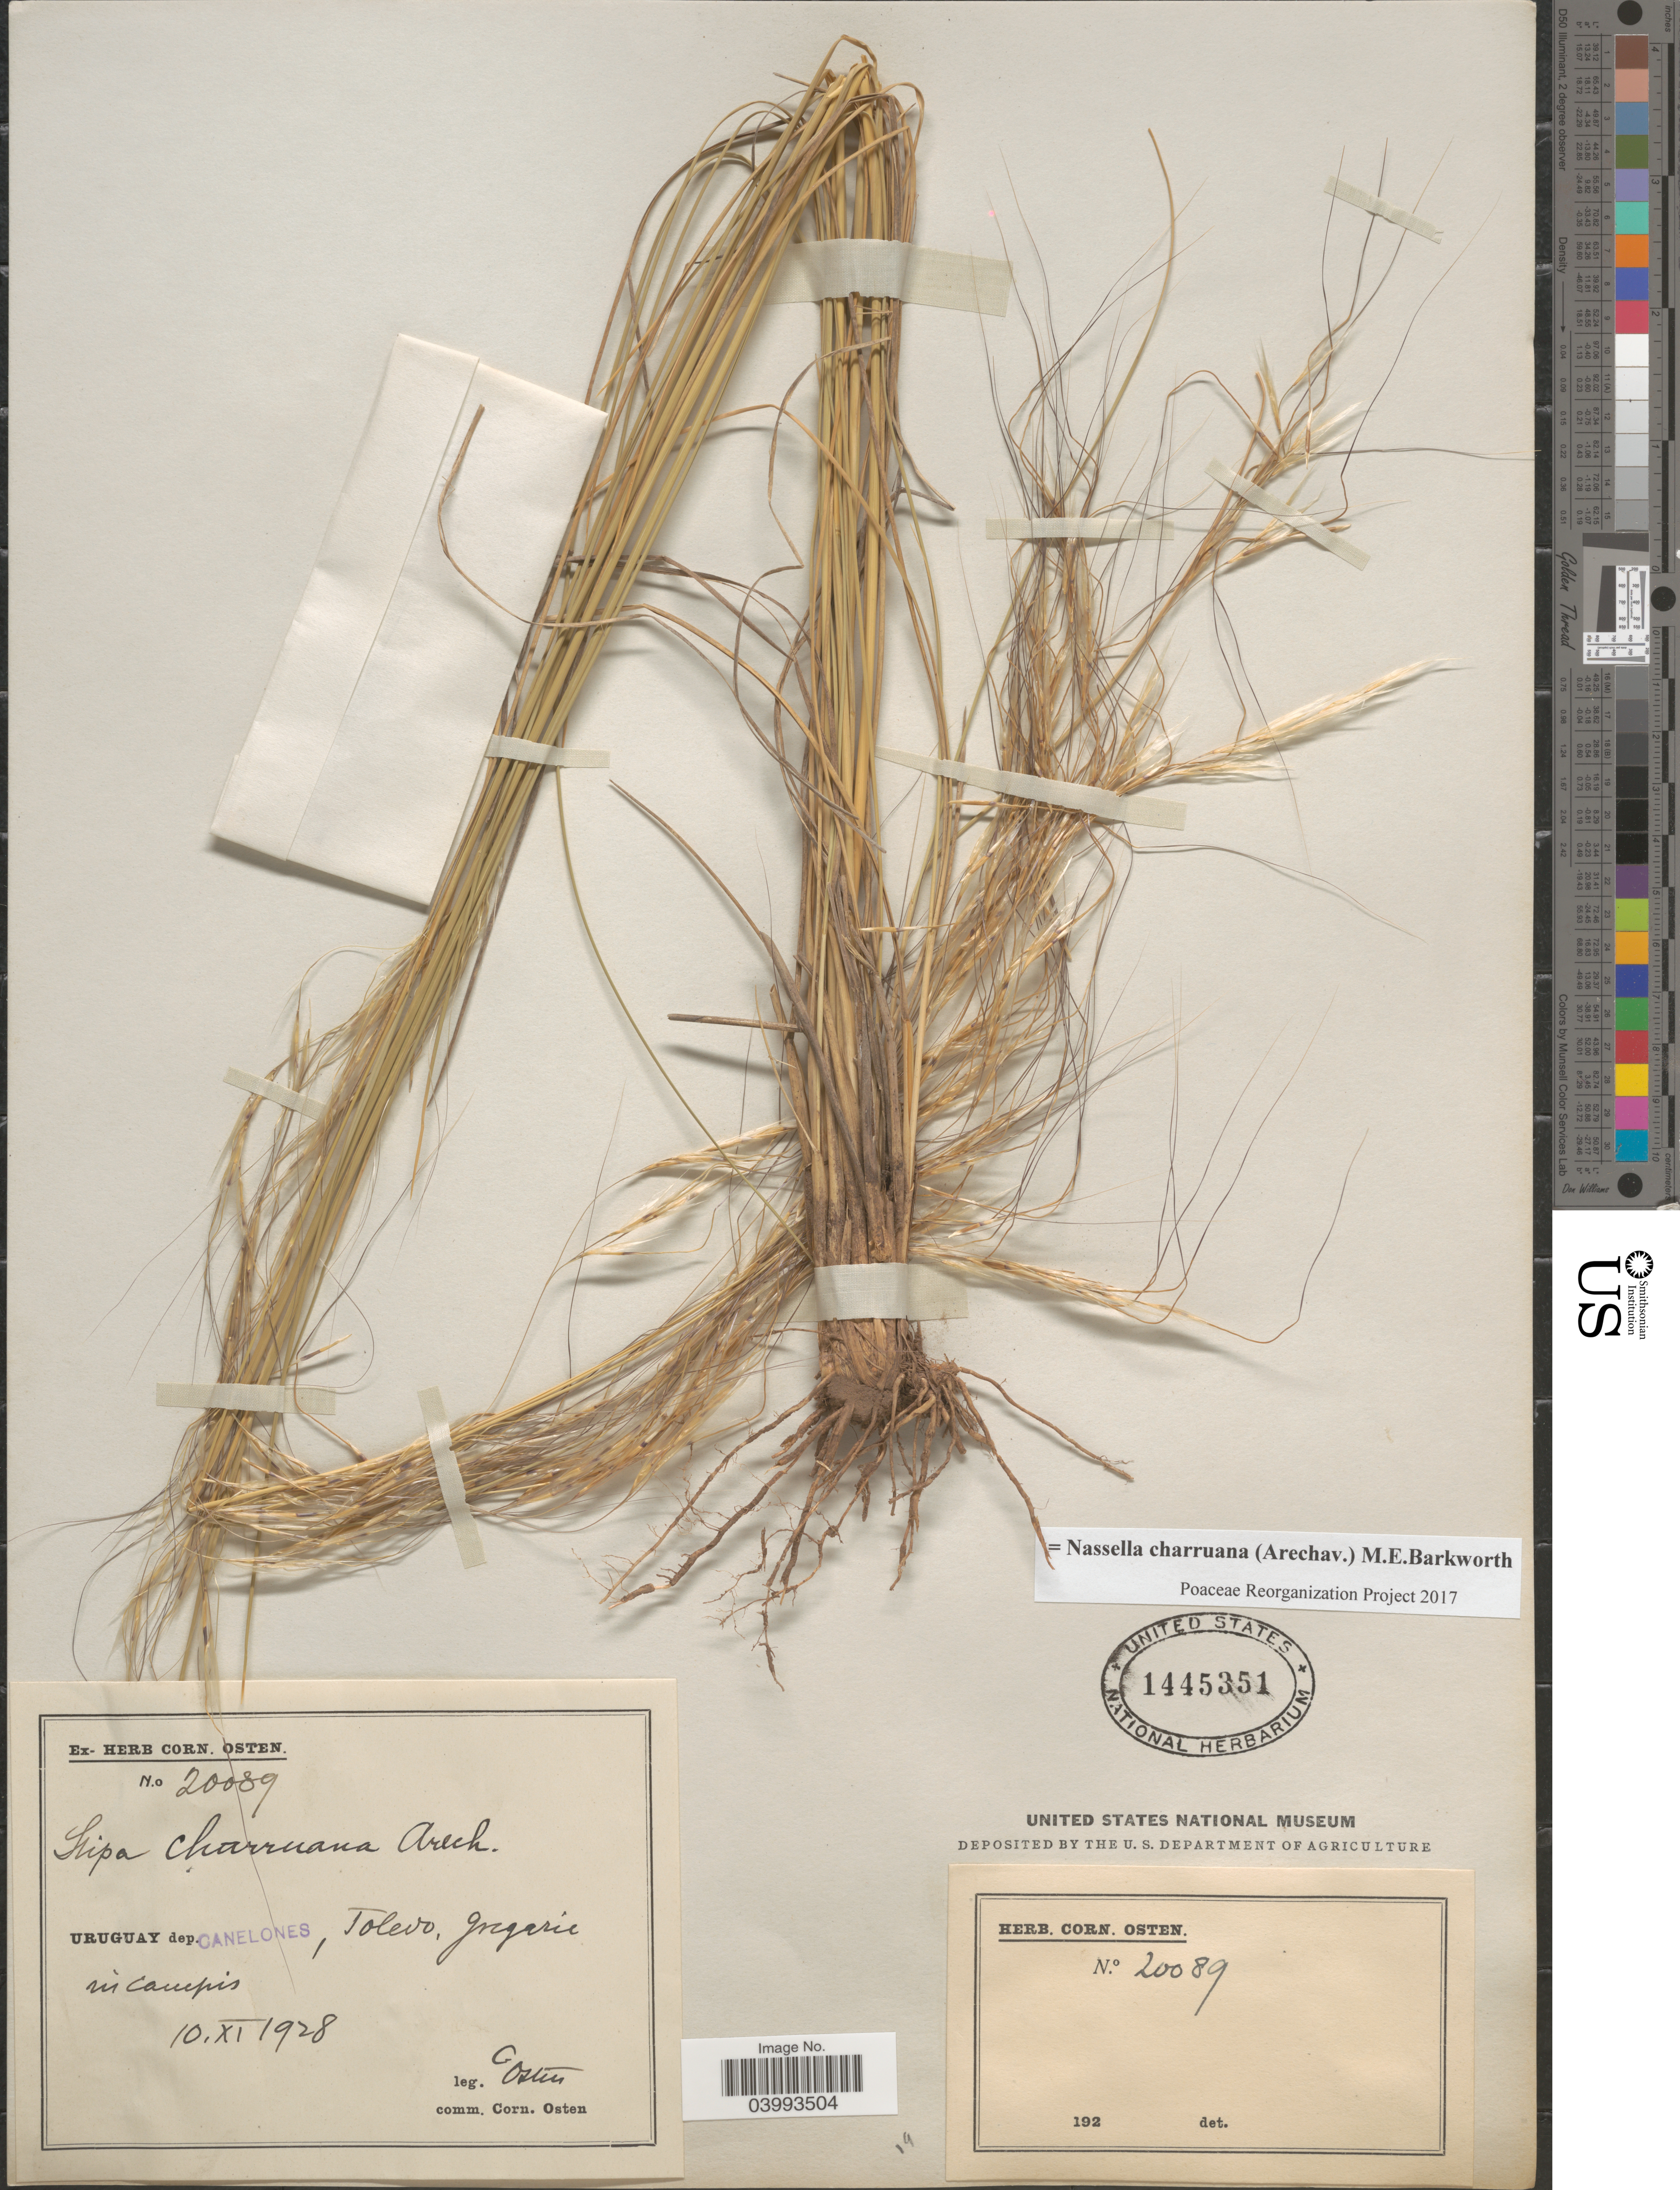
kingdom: Plantae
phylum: Tracheophyta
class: Liliopsida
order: Poales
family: Poaceae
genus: Nassella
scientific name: Nassella charruana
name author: (Arechav.) Barkworth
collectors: C. Osten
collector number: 20089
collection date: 1928-11-10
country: Uruguay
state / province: Canelones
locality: Dep. Canelones, Toledo, Gregarie in campis.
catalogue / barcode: US 1445351